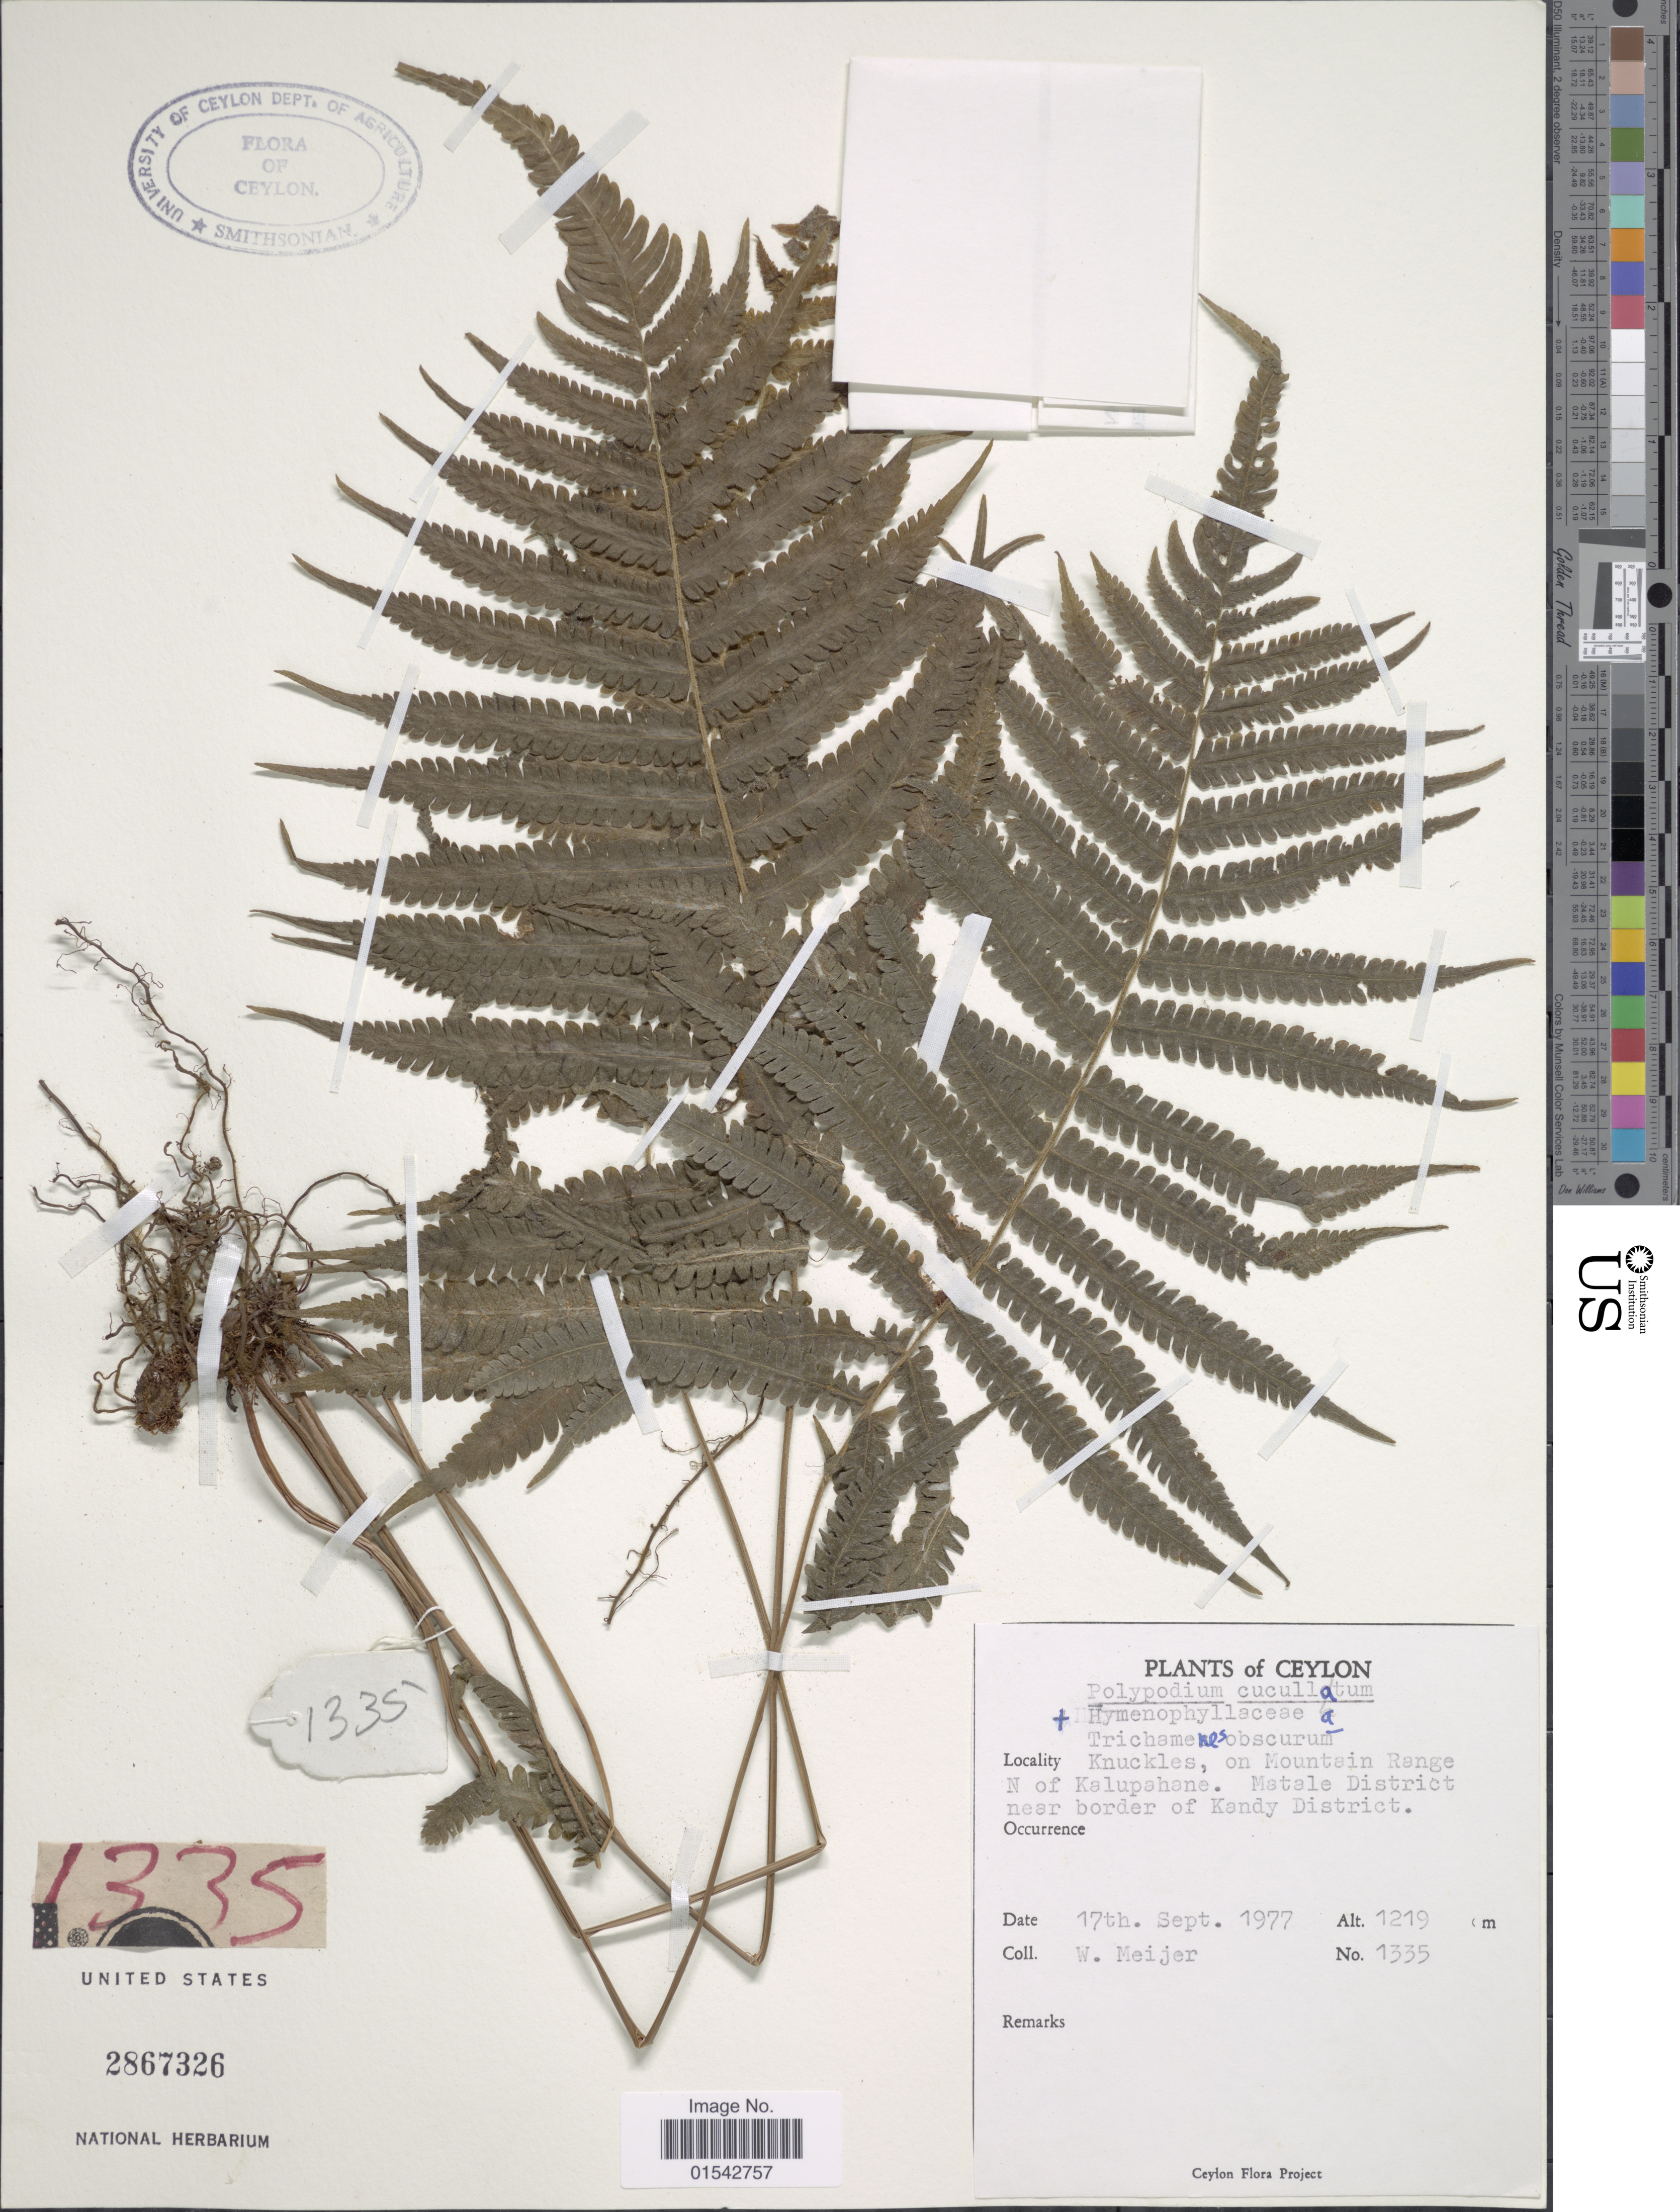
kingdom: Plantae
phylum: Tracheophyta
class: Polypodiopsida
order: Polypodiales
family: Thelypteridaceae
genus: Cyclosorus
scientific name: Cyclosorus sp.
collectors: W. Meijer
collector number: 1335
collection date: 1977-09-17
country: Sri Lanka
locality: Ceylon, Knuckles, on mountain Range N of Kalupahane, Matale District near border of Kandy District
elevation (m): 1219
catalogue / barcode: US 2867326